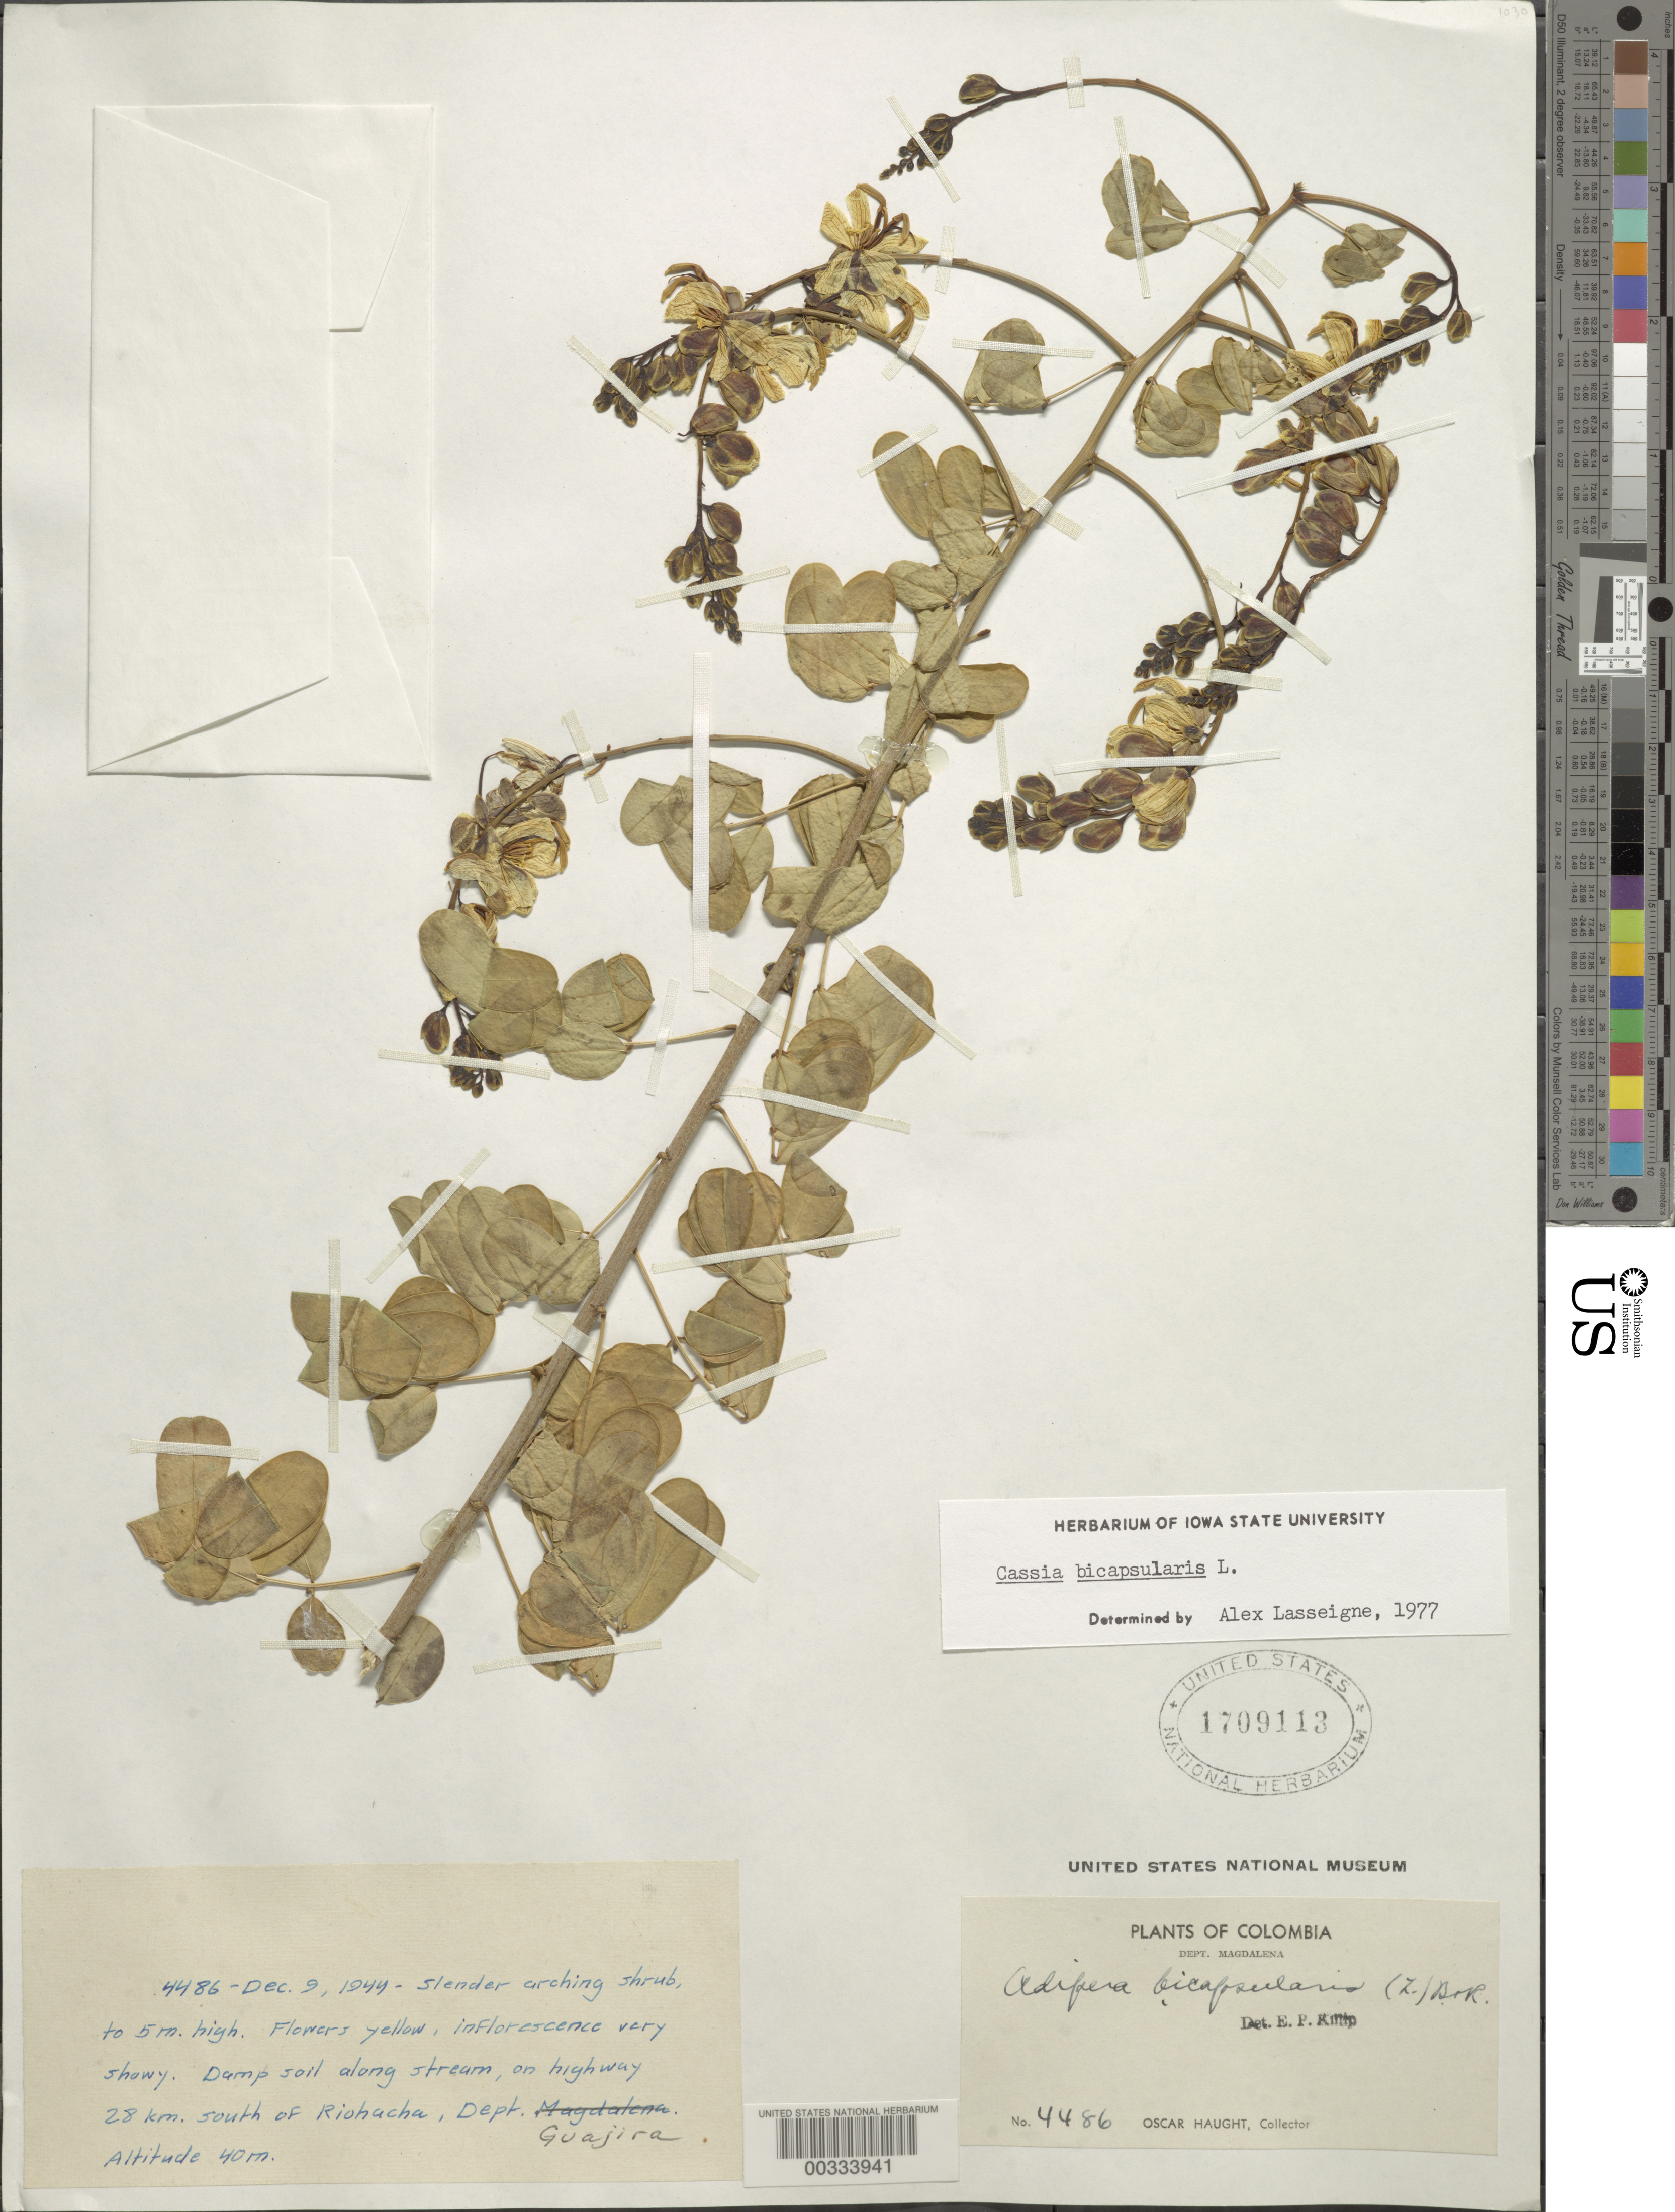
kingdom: Plantae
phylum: Tracheophyta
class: Magnoliopsida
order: Fabales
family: Fabaceae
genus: Senna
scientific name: Senna bicapsularis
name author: (L.) Roxb.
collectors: O. L. Haught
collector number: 4486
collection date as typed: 09 Dec 1944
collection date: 1944-12-09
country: Colombia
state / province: La Guajira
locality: On highway 28 km S of Rio Hacha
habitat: Damp soil along stream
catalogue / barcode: US 1709113